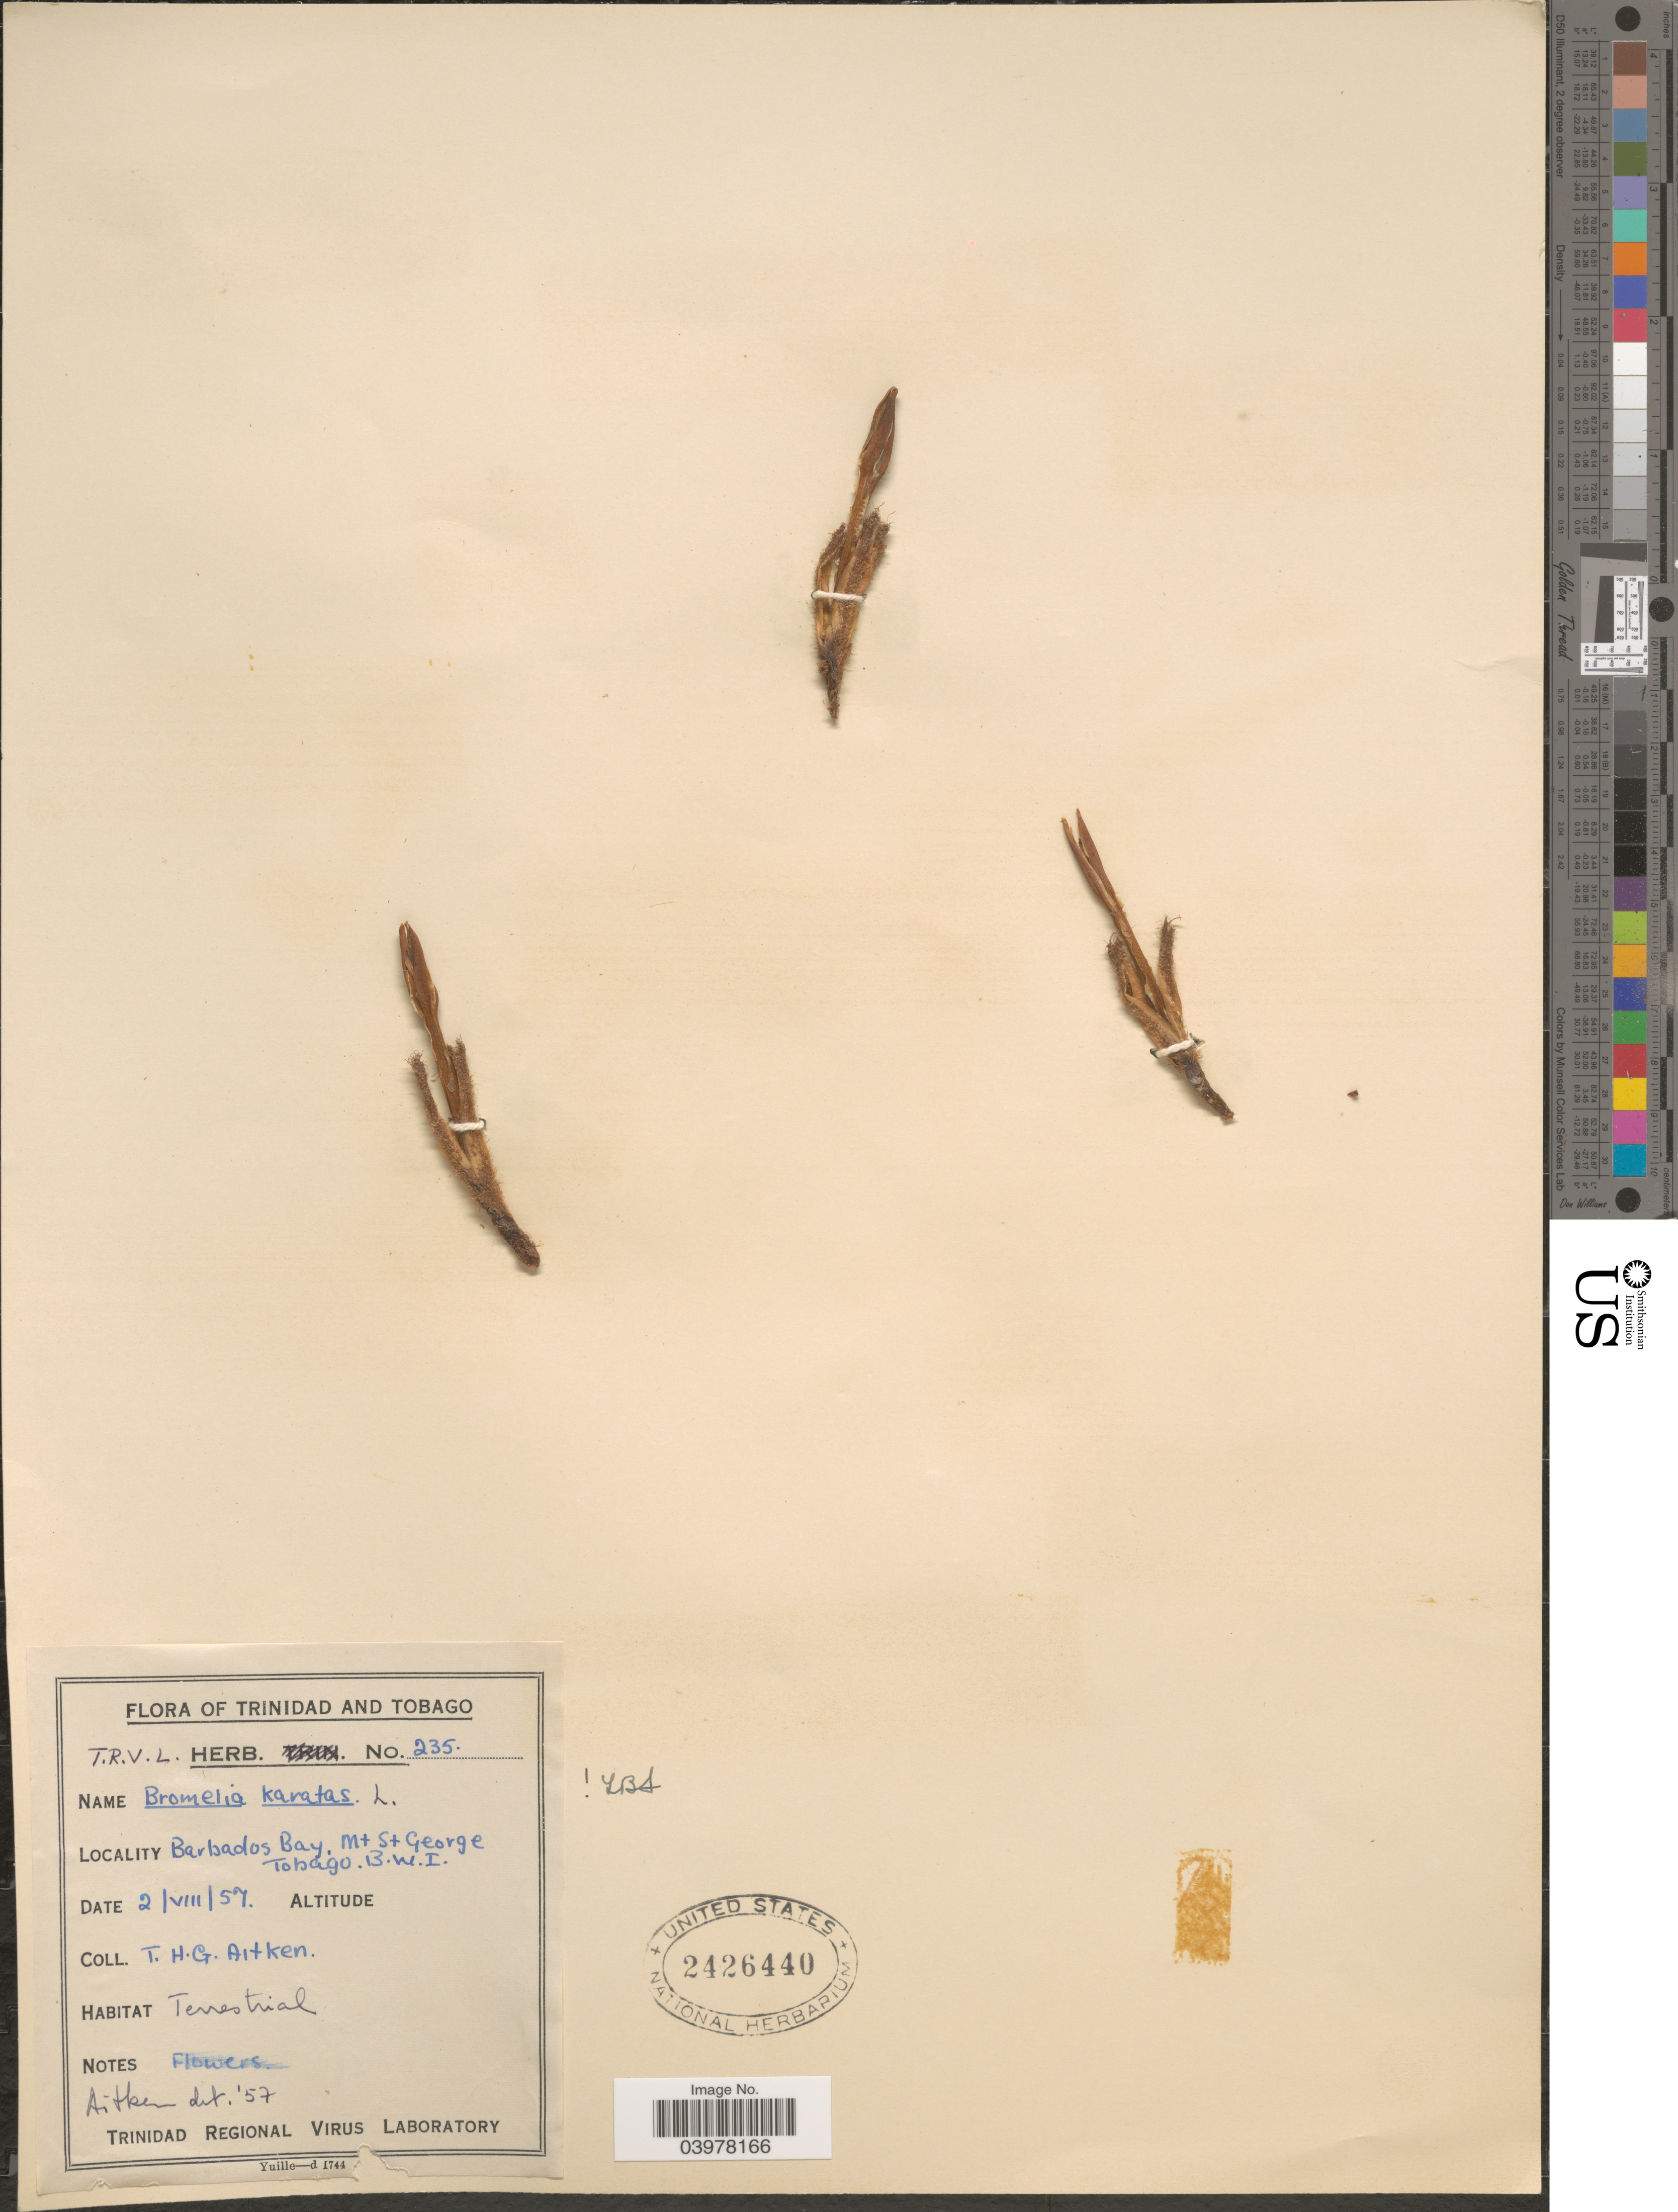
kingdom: Plantae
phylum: Tracheophyta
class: Liliopsida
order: Poales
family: Bromeliaceae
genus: Bromelia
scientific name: Bromelia karatas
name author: L.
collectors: T. Aitken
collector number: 235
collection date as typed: Transcribed d/m/y: 2/8/57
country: Trinidad and Tobago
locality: Barbados Bay, Mt St George, Tobago, B. W. I.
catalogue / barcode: US 2426440